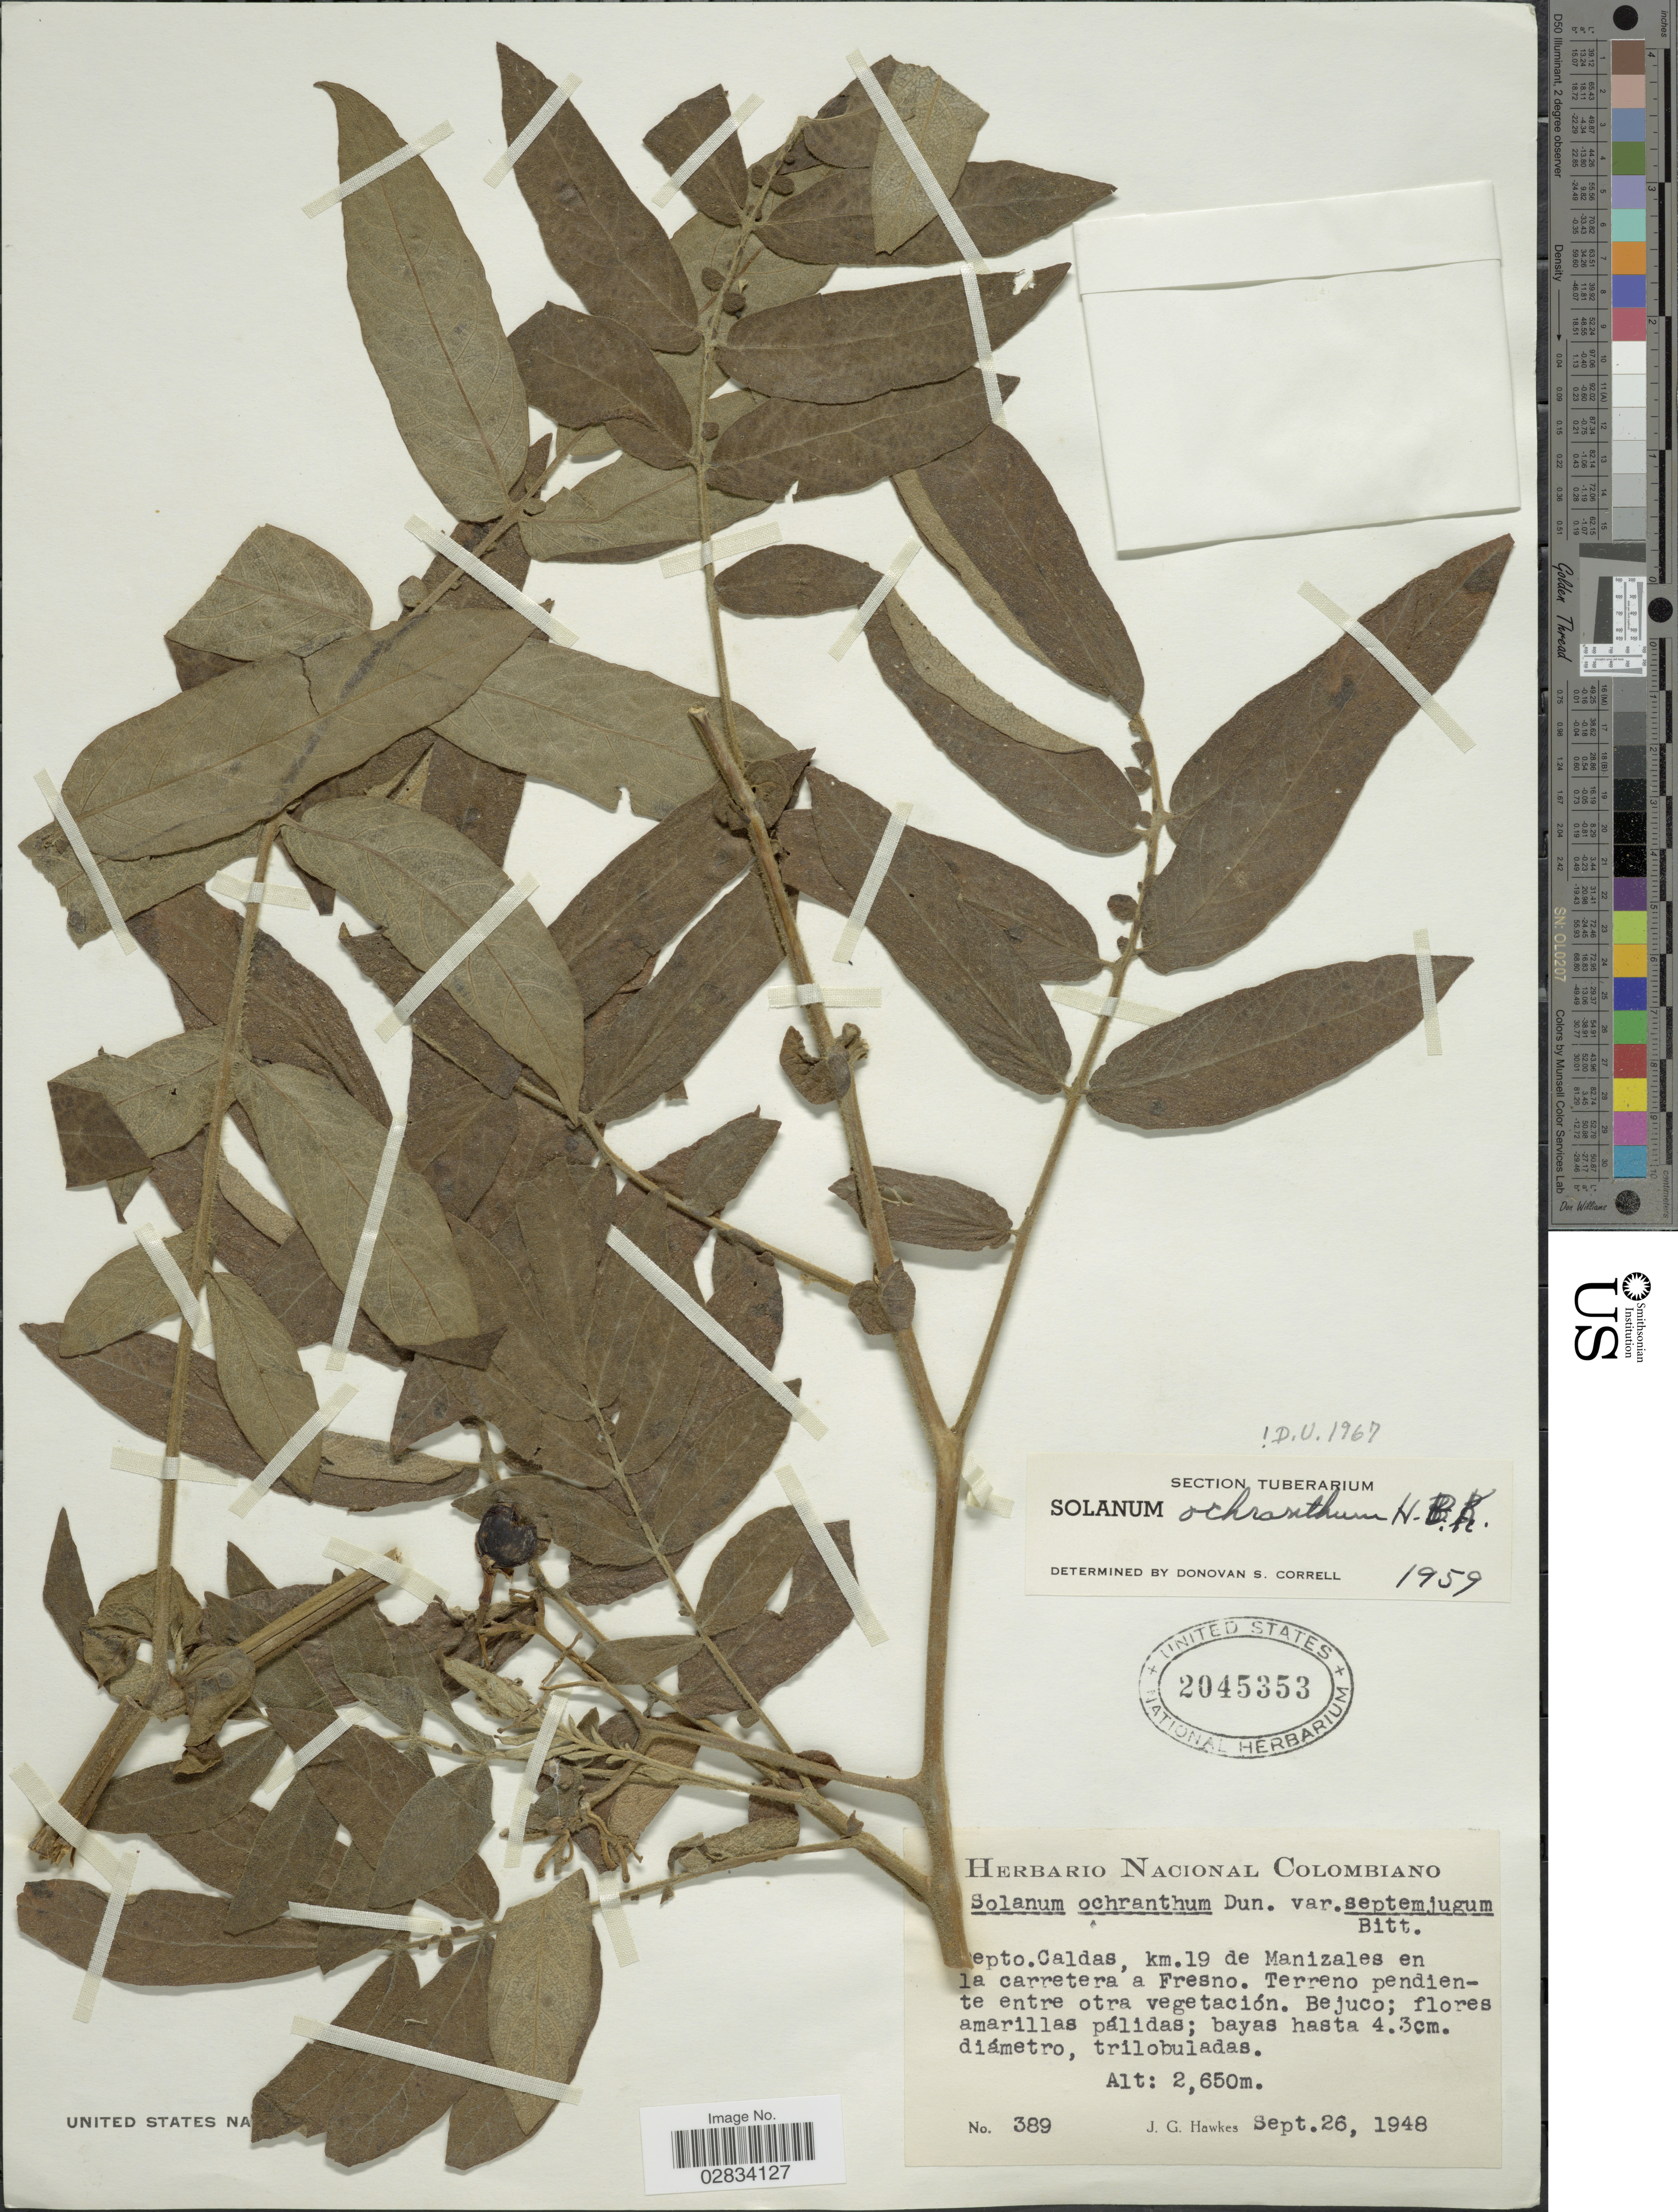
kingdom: Plantae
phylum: Tracheophyta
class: Magnoliopsida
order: Solanales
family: Solanaceae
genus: Solanum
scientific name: Solanum ochranthum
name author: Dunal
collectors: J. Hawkes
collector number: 389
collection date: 1948-09-26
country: Colombia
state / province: Caldas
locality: Depto. Caldas, km. 19 de Manizales en la carretera a Fresno.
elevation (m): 2650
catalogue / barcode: US 2045353